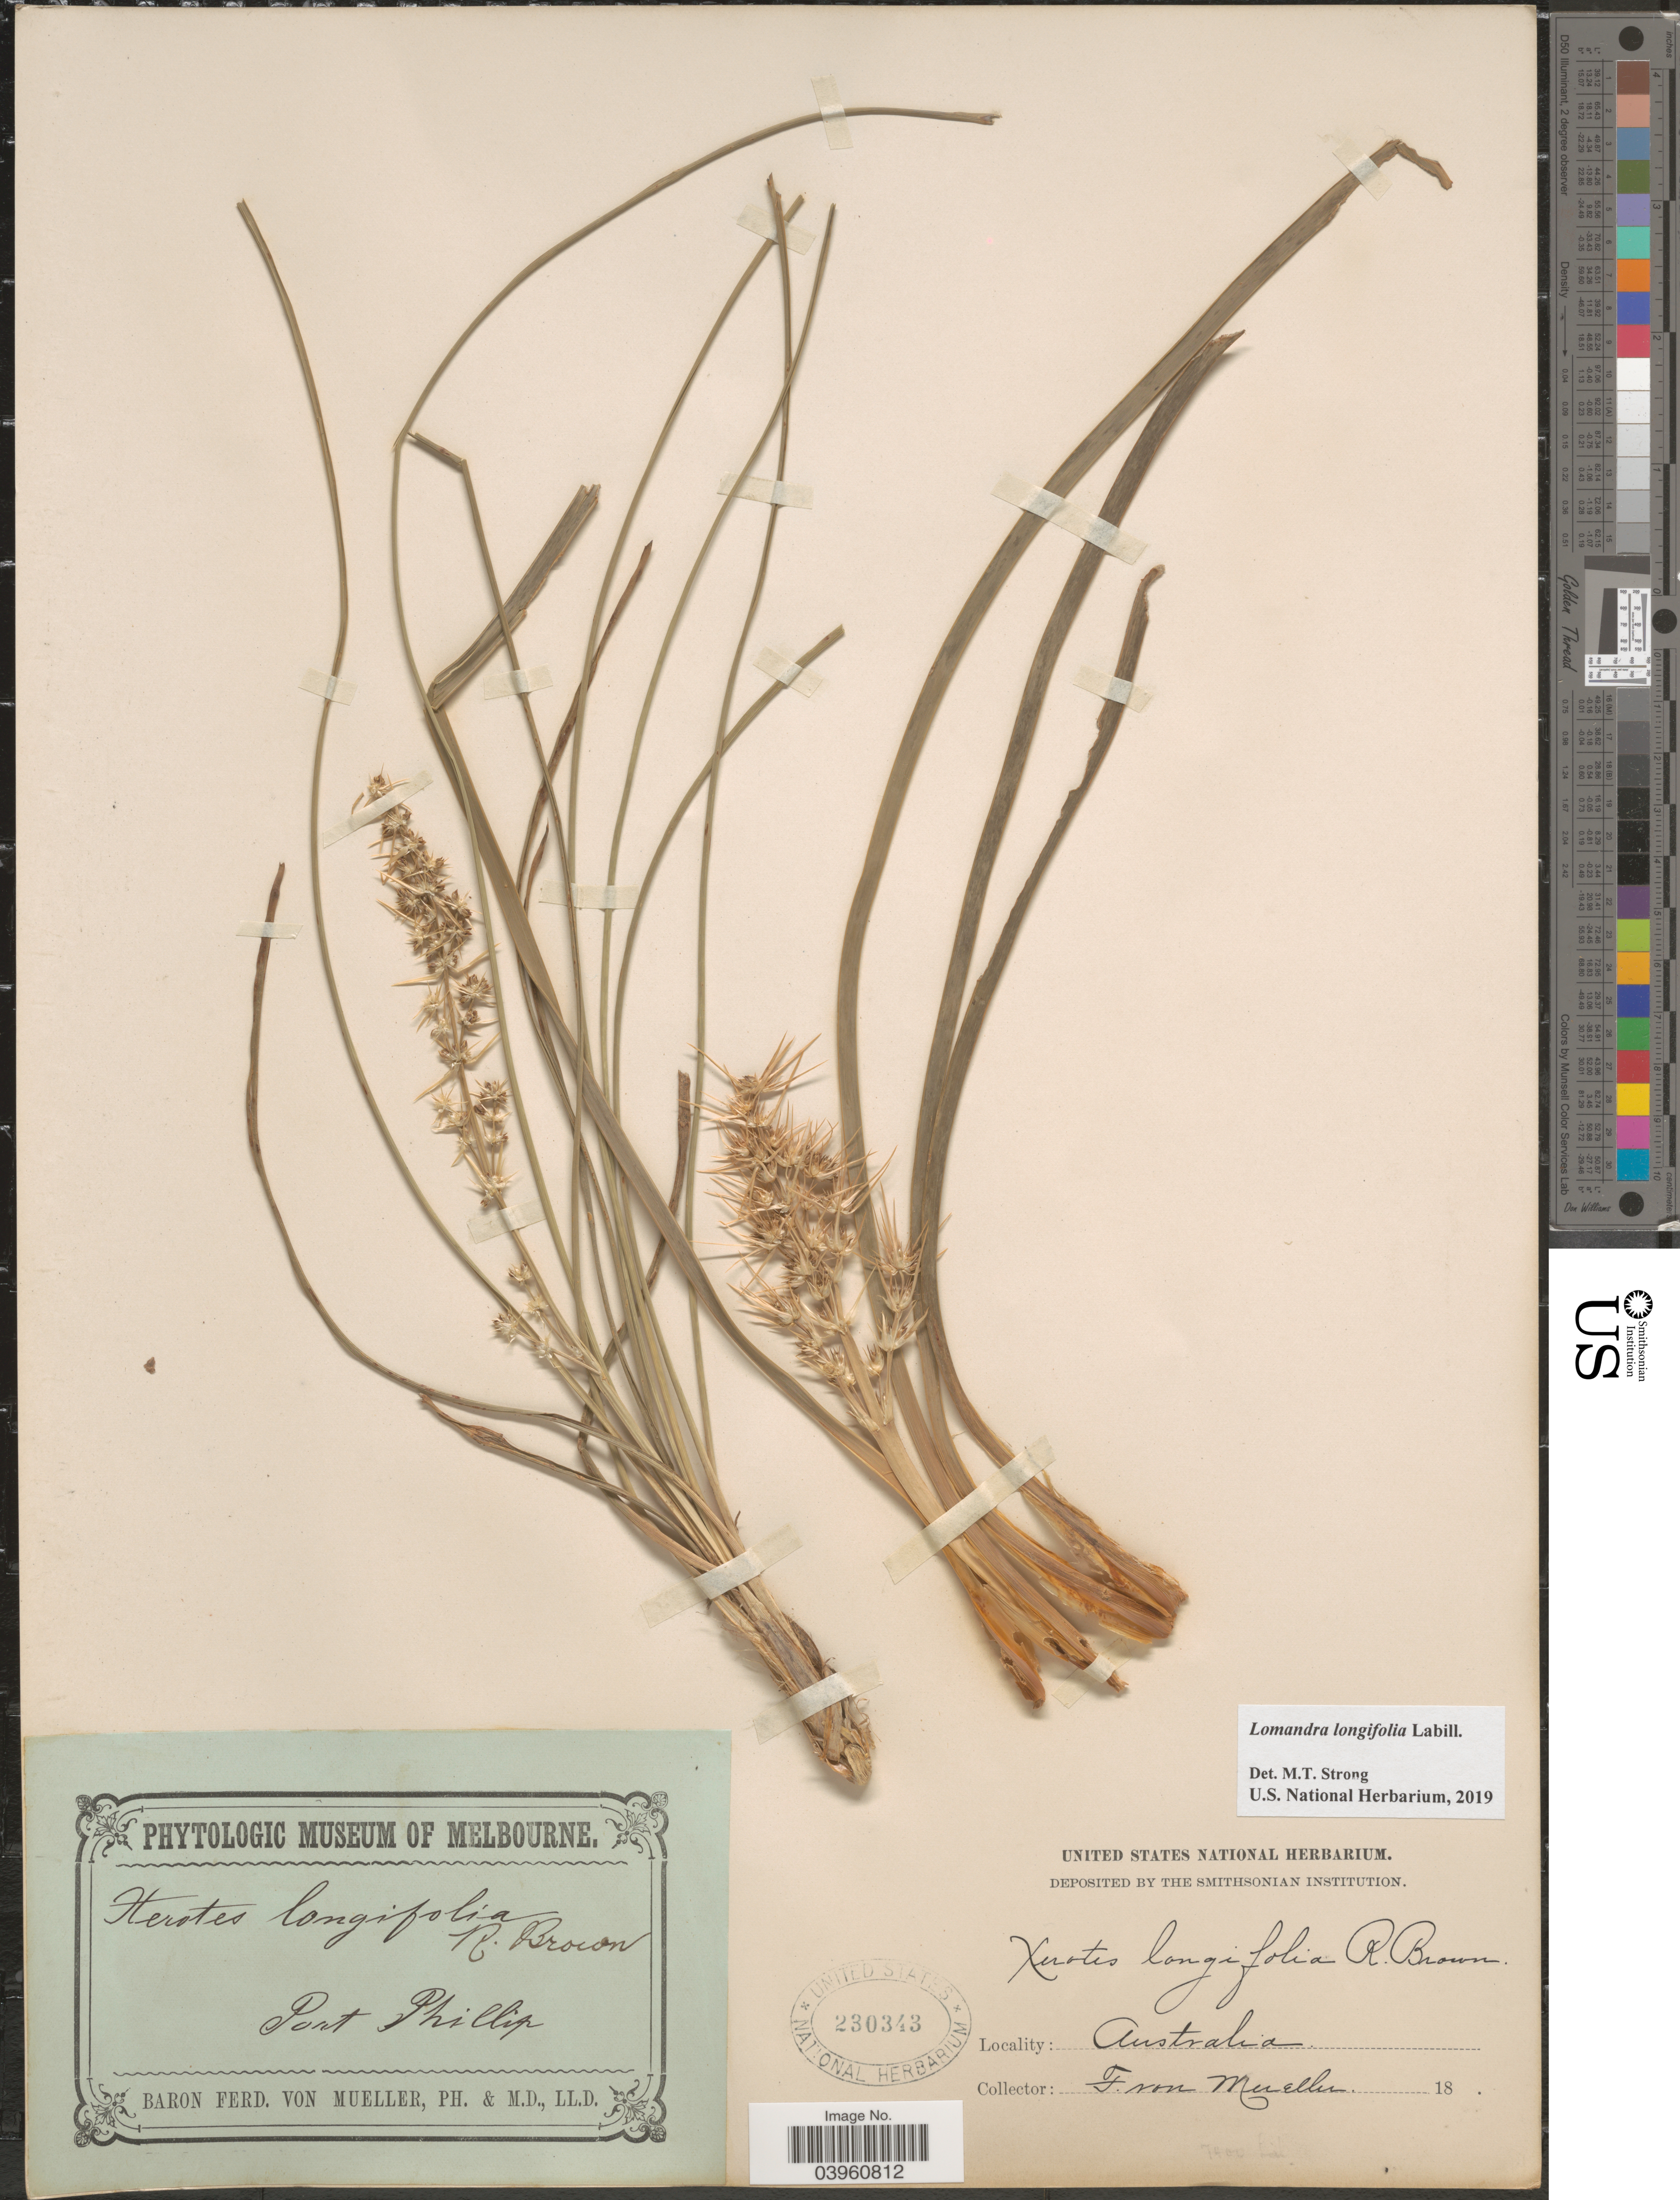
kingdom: Plantae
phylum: Tracheophyta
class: Liliopsida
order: Asparagales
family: Asparagaceae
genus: Lomandra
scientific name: Lomandra longifolia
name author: Labill.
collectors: F. von Mueller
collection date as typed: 18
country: Australia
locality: Port Phillip.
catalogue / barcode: US 230343